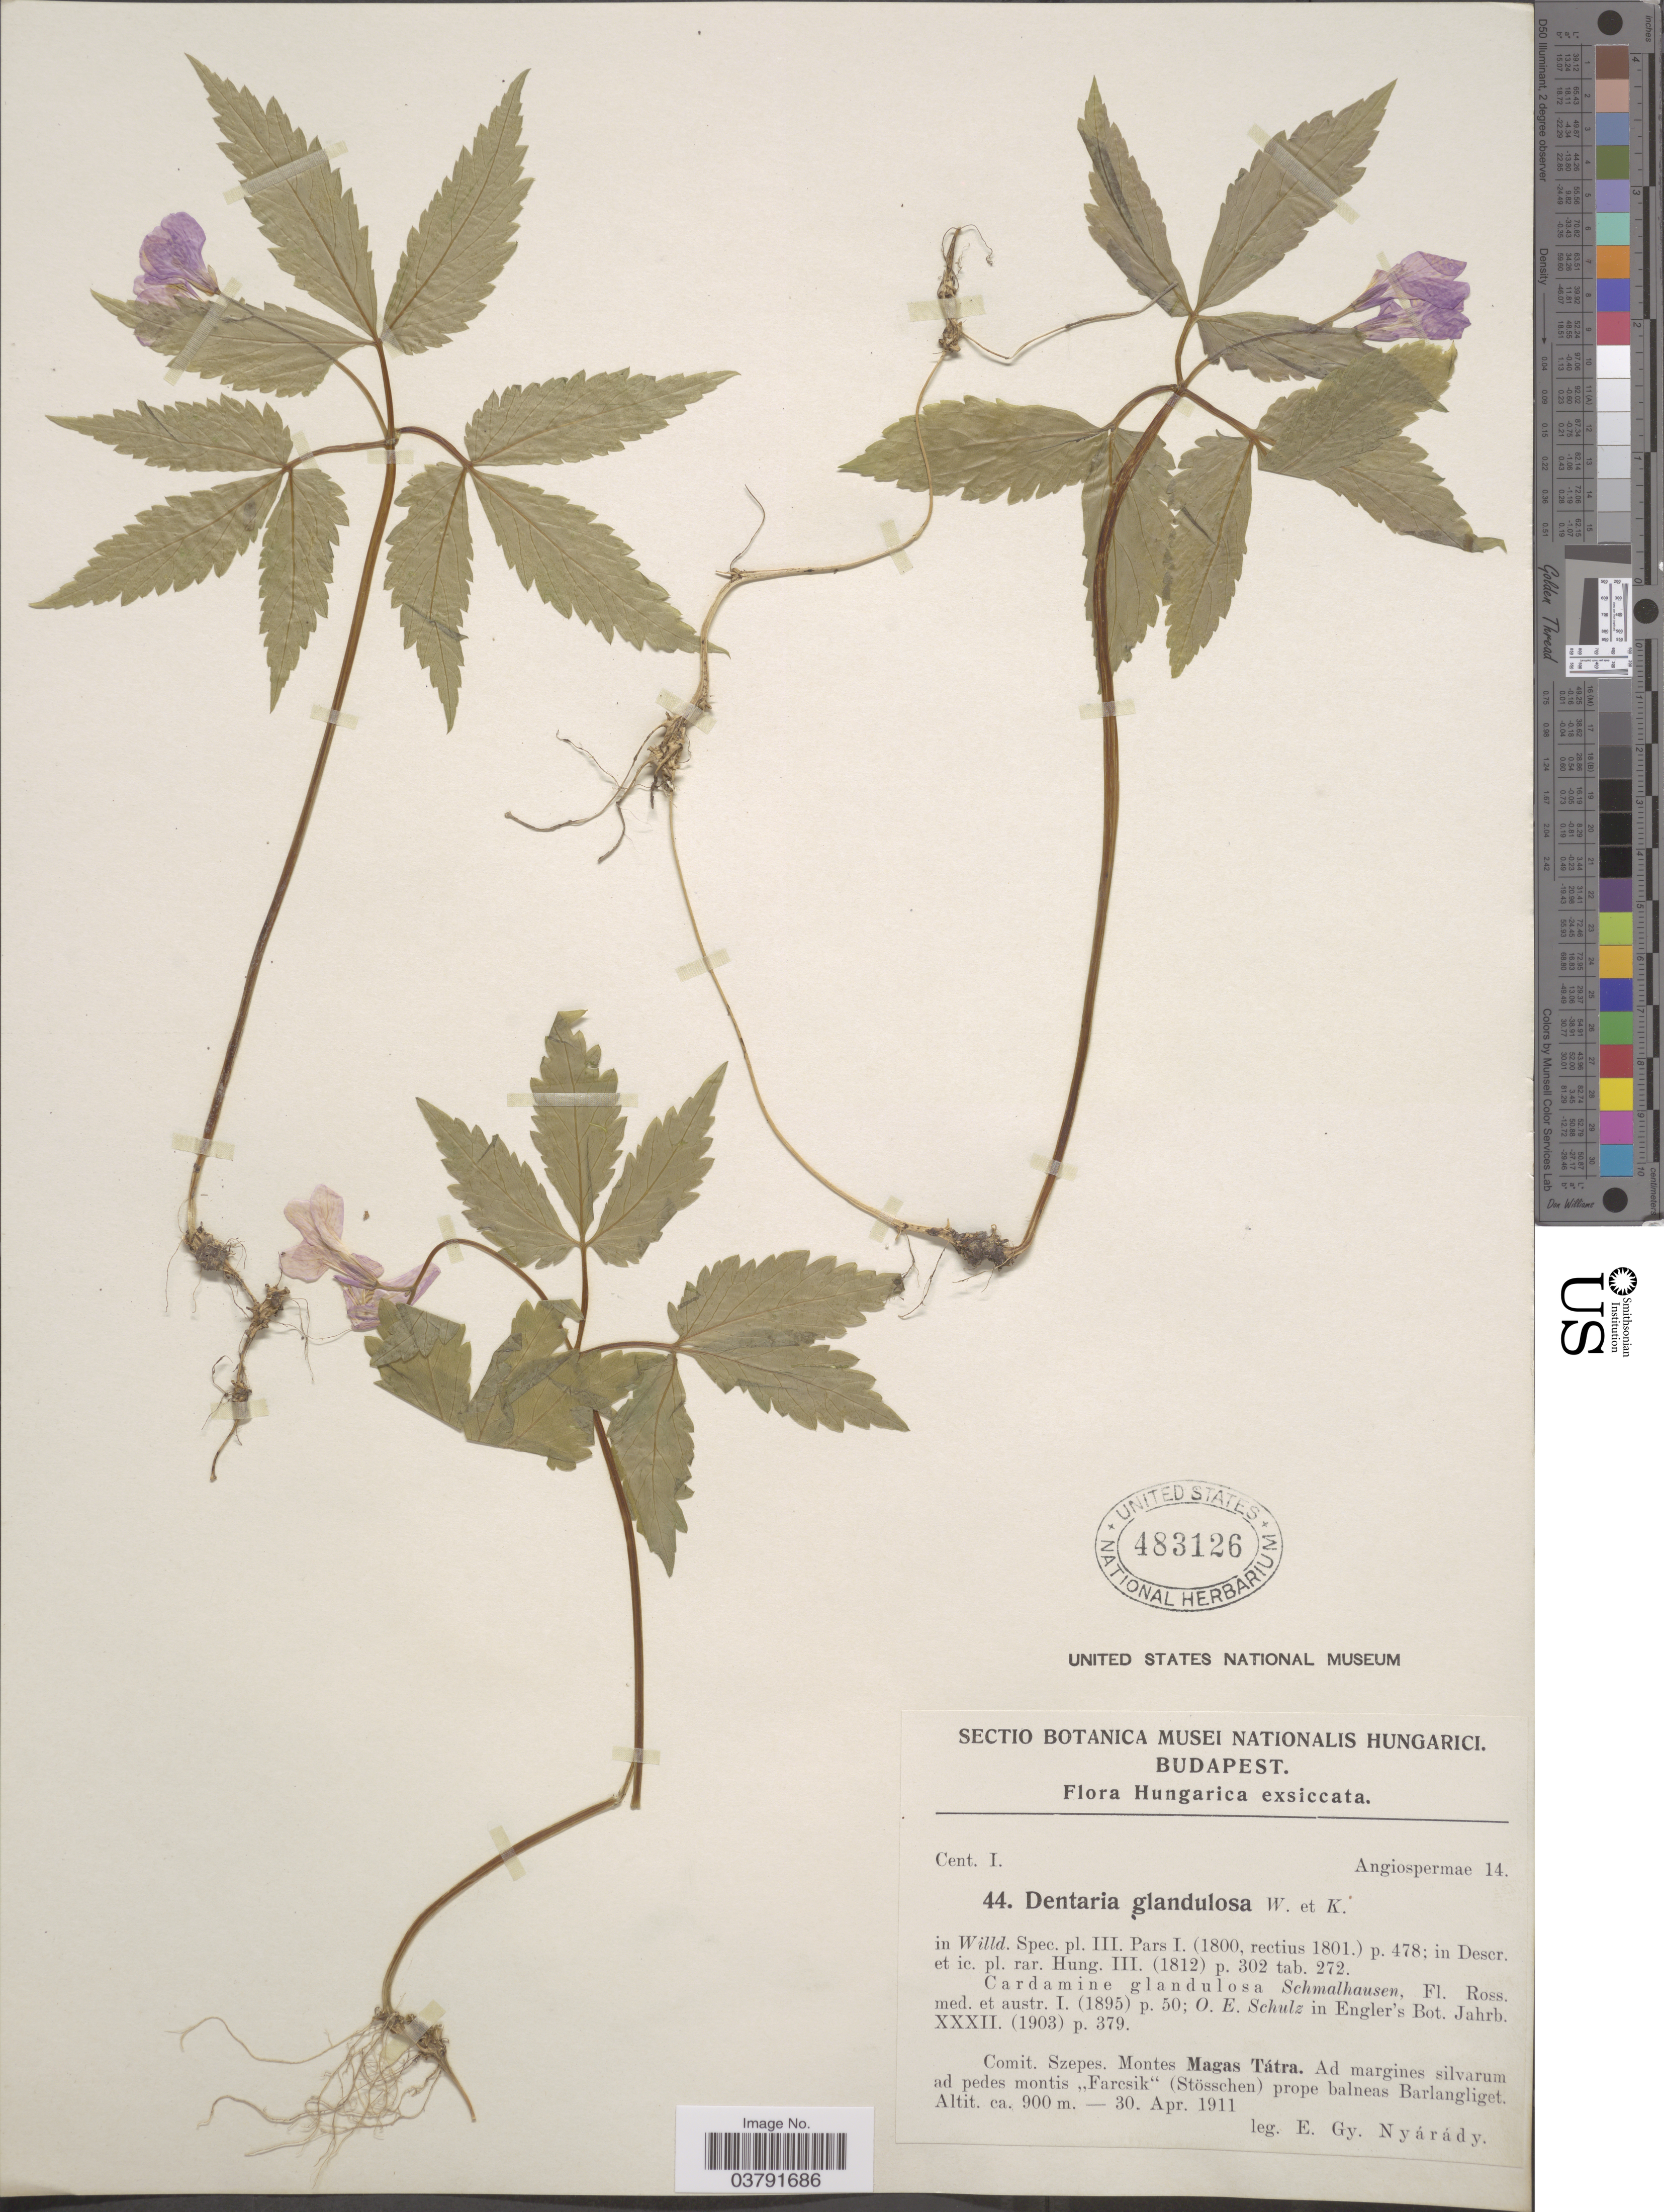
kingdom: Plantae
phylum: Tracheophyta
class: Magnoliopsida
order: Brassicales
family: Brassicaceae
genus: Dentaria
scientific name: Dentaria glandulosa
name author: Waldst. & Kit.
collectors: E. Nyárády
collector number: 44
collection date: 1911-04-30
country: Hungary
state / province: Budapest, Capital District of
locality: Hungarica. Comit. Szepes. Montes Magas Tátra. Ad. margines silvarum ad pedes montis "Farcsik" (Stösschen) prope balneas Barlangliget.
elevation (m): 900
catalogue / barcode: US 483126